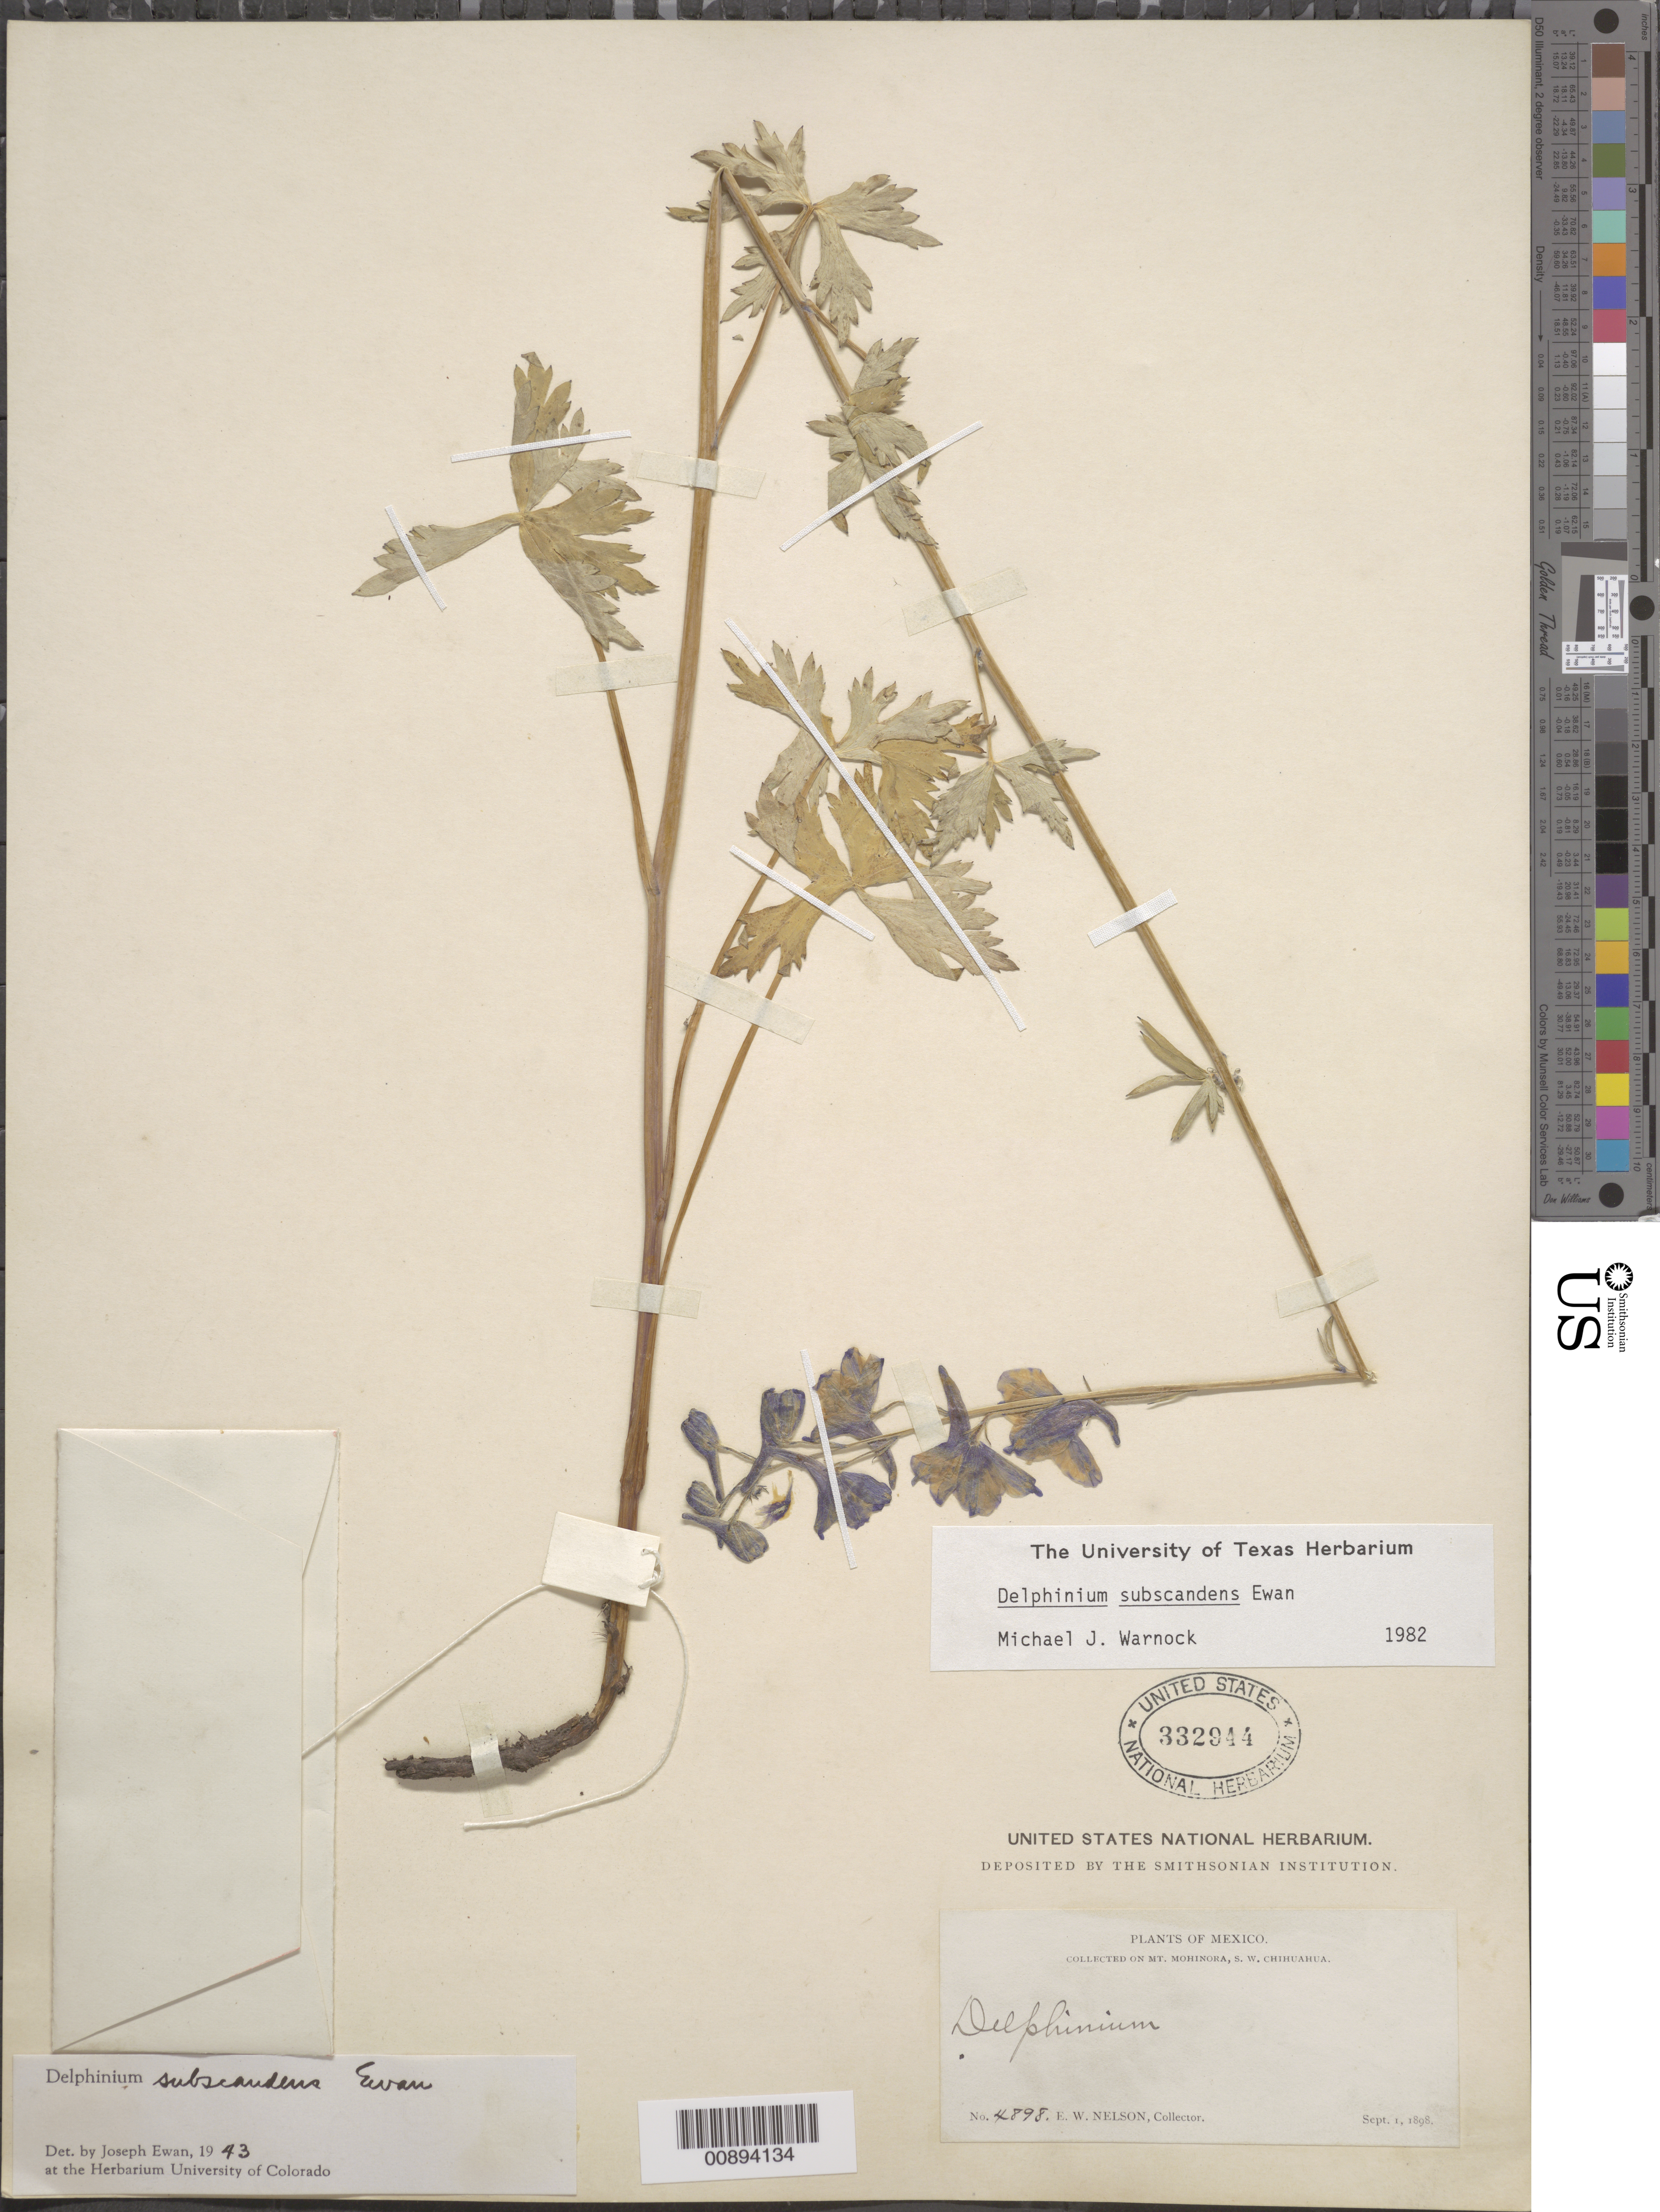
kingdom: Plantae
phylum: Tracheophyta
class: Magnoliopsida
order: Ranunculales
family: Ranunculaceae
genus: Delphinium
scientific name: Delphinium subscandens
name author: Ewan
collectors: E. W. Nelson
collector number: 4898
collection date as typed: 01 Sep 1898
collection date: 1898-09-01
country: Mexico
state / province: Chihuahua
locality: Mt. Mohinora, SW Chihuahua.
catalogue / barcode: US 332944